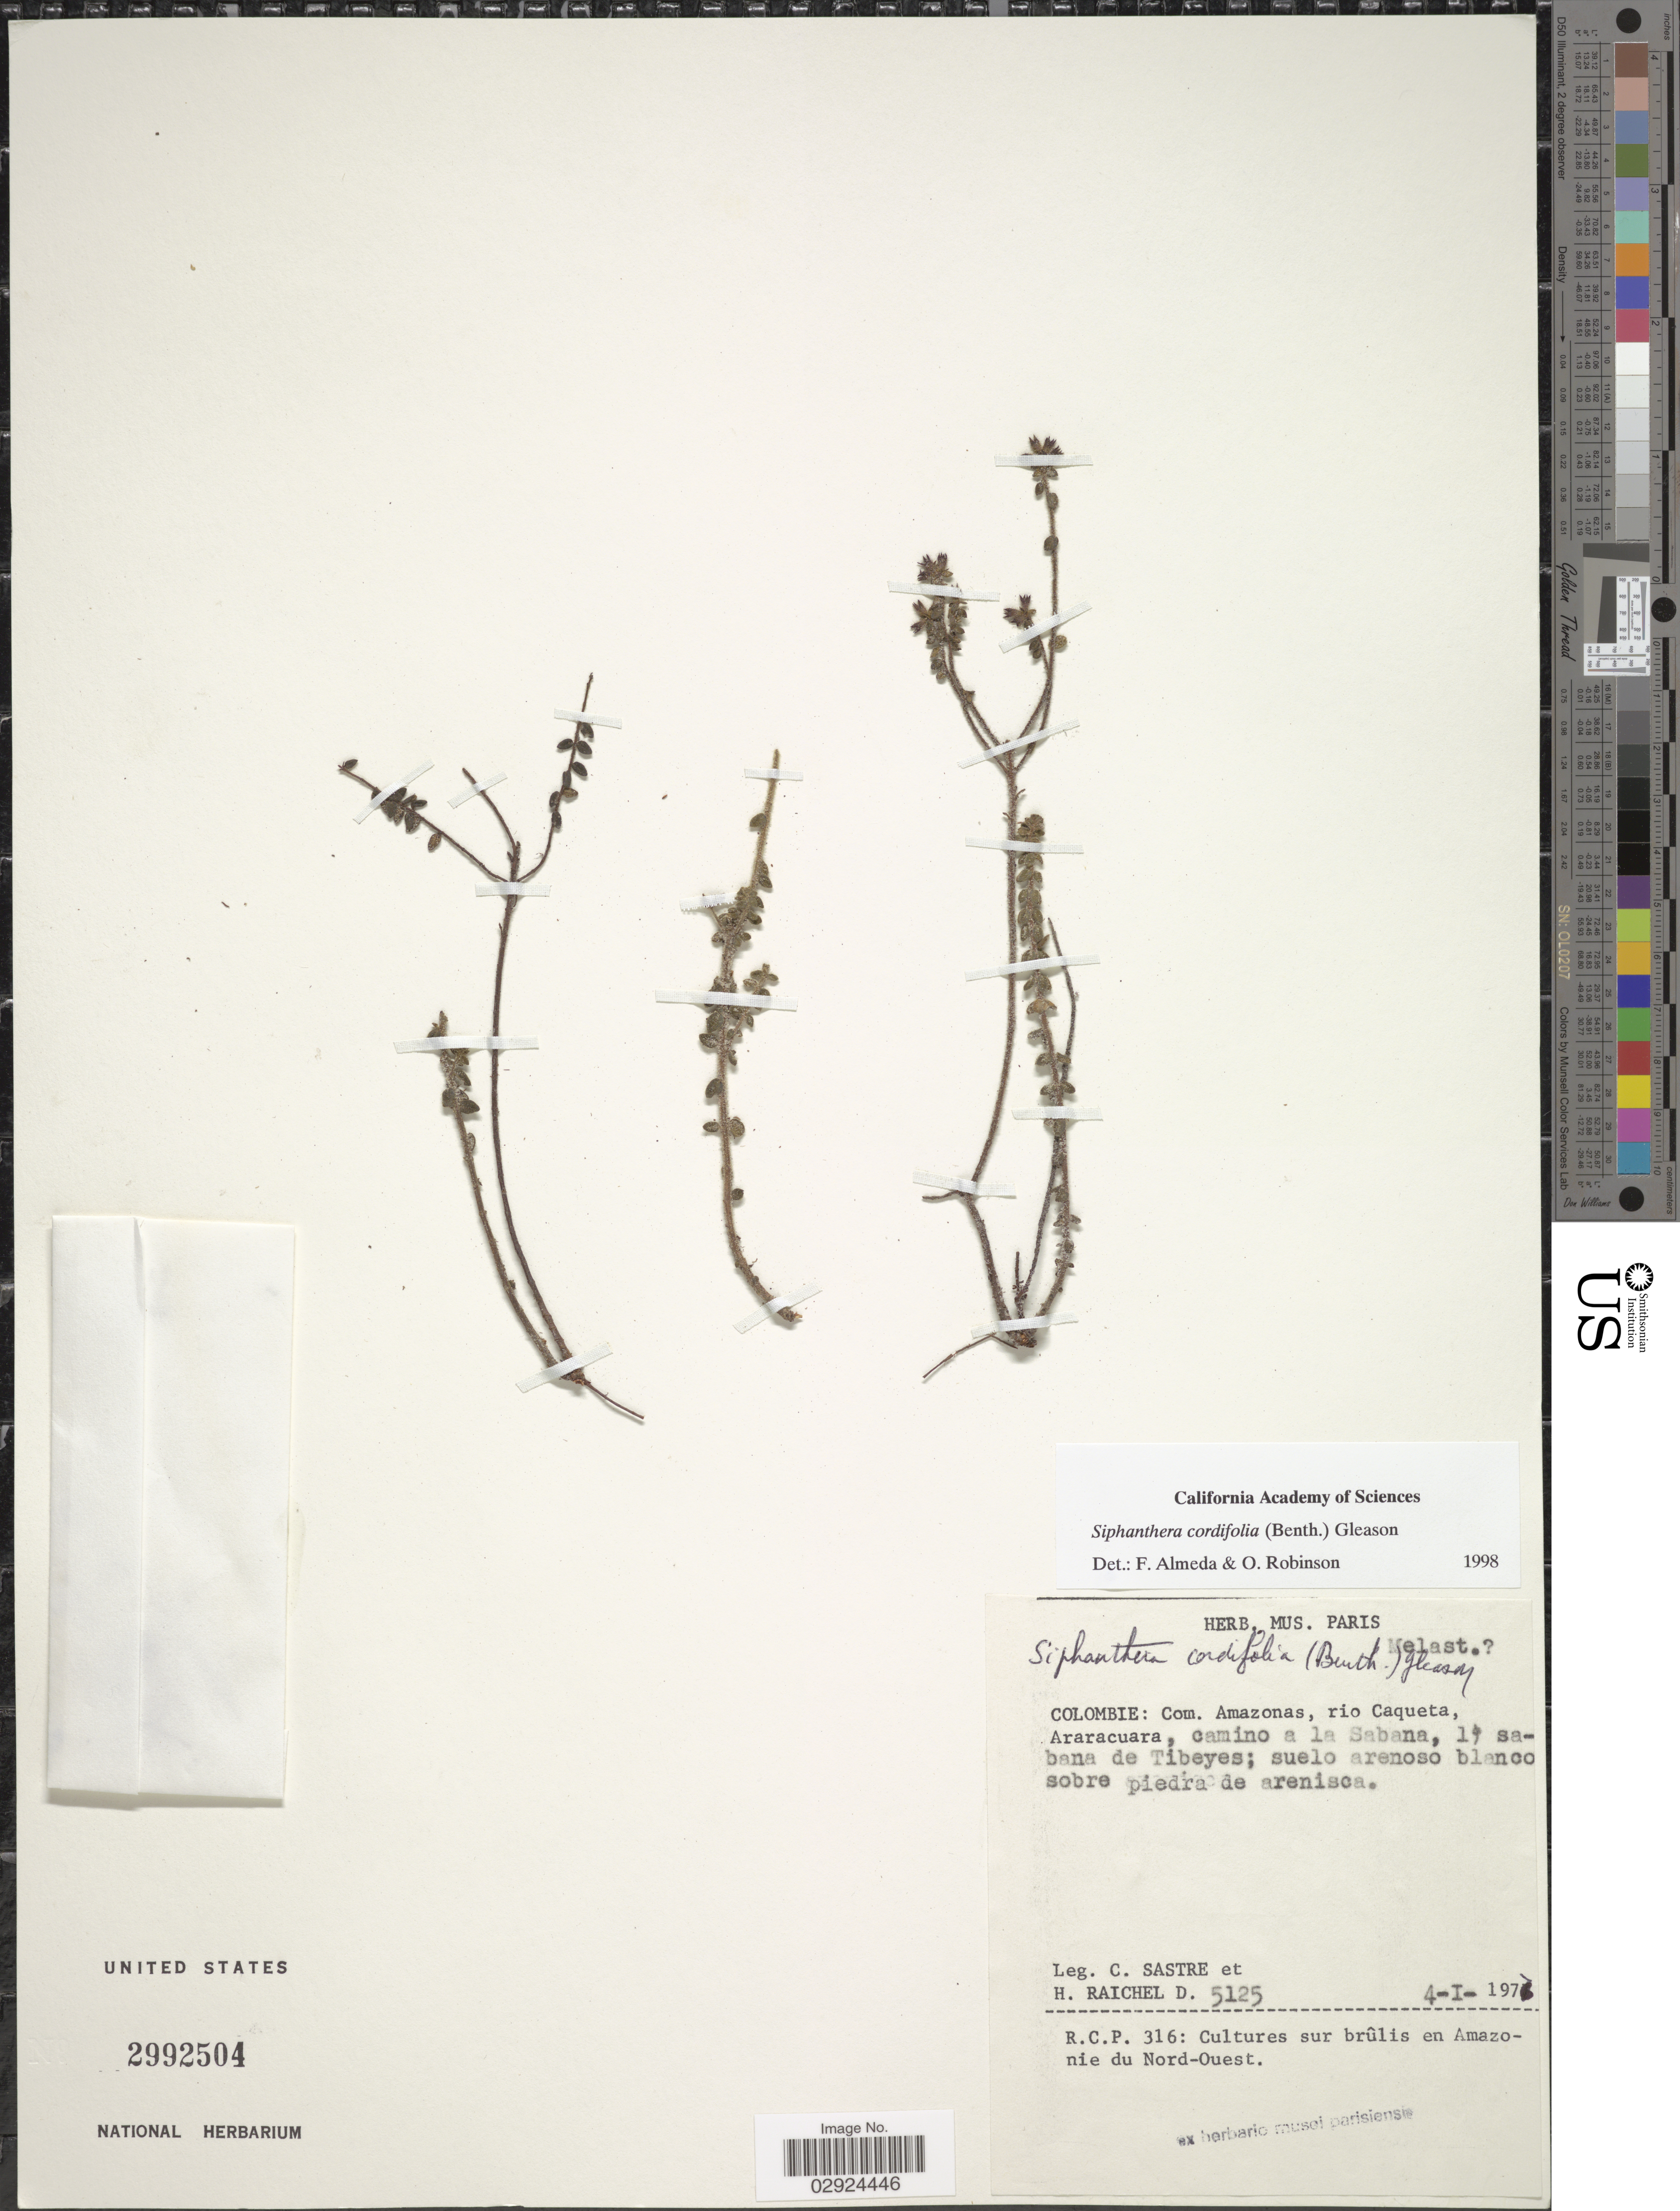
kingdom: Plantae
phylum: Tracheophyta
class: Magnoliopsida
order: Myrtales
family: Melastomataceae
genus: Siphanthera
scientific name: Siphanthera cordifolia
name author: (Benth.) Gleason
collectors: C. Sastre & H. Raichel D.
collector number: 5125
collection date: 1977-01-04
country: Colombia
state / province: Amazônas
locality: Com. Amazonas, rio Caqueta, Araracuara, camino a la Sabana, l sabana de Tibeyes.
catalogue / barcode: US 2992504